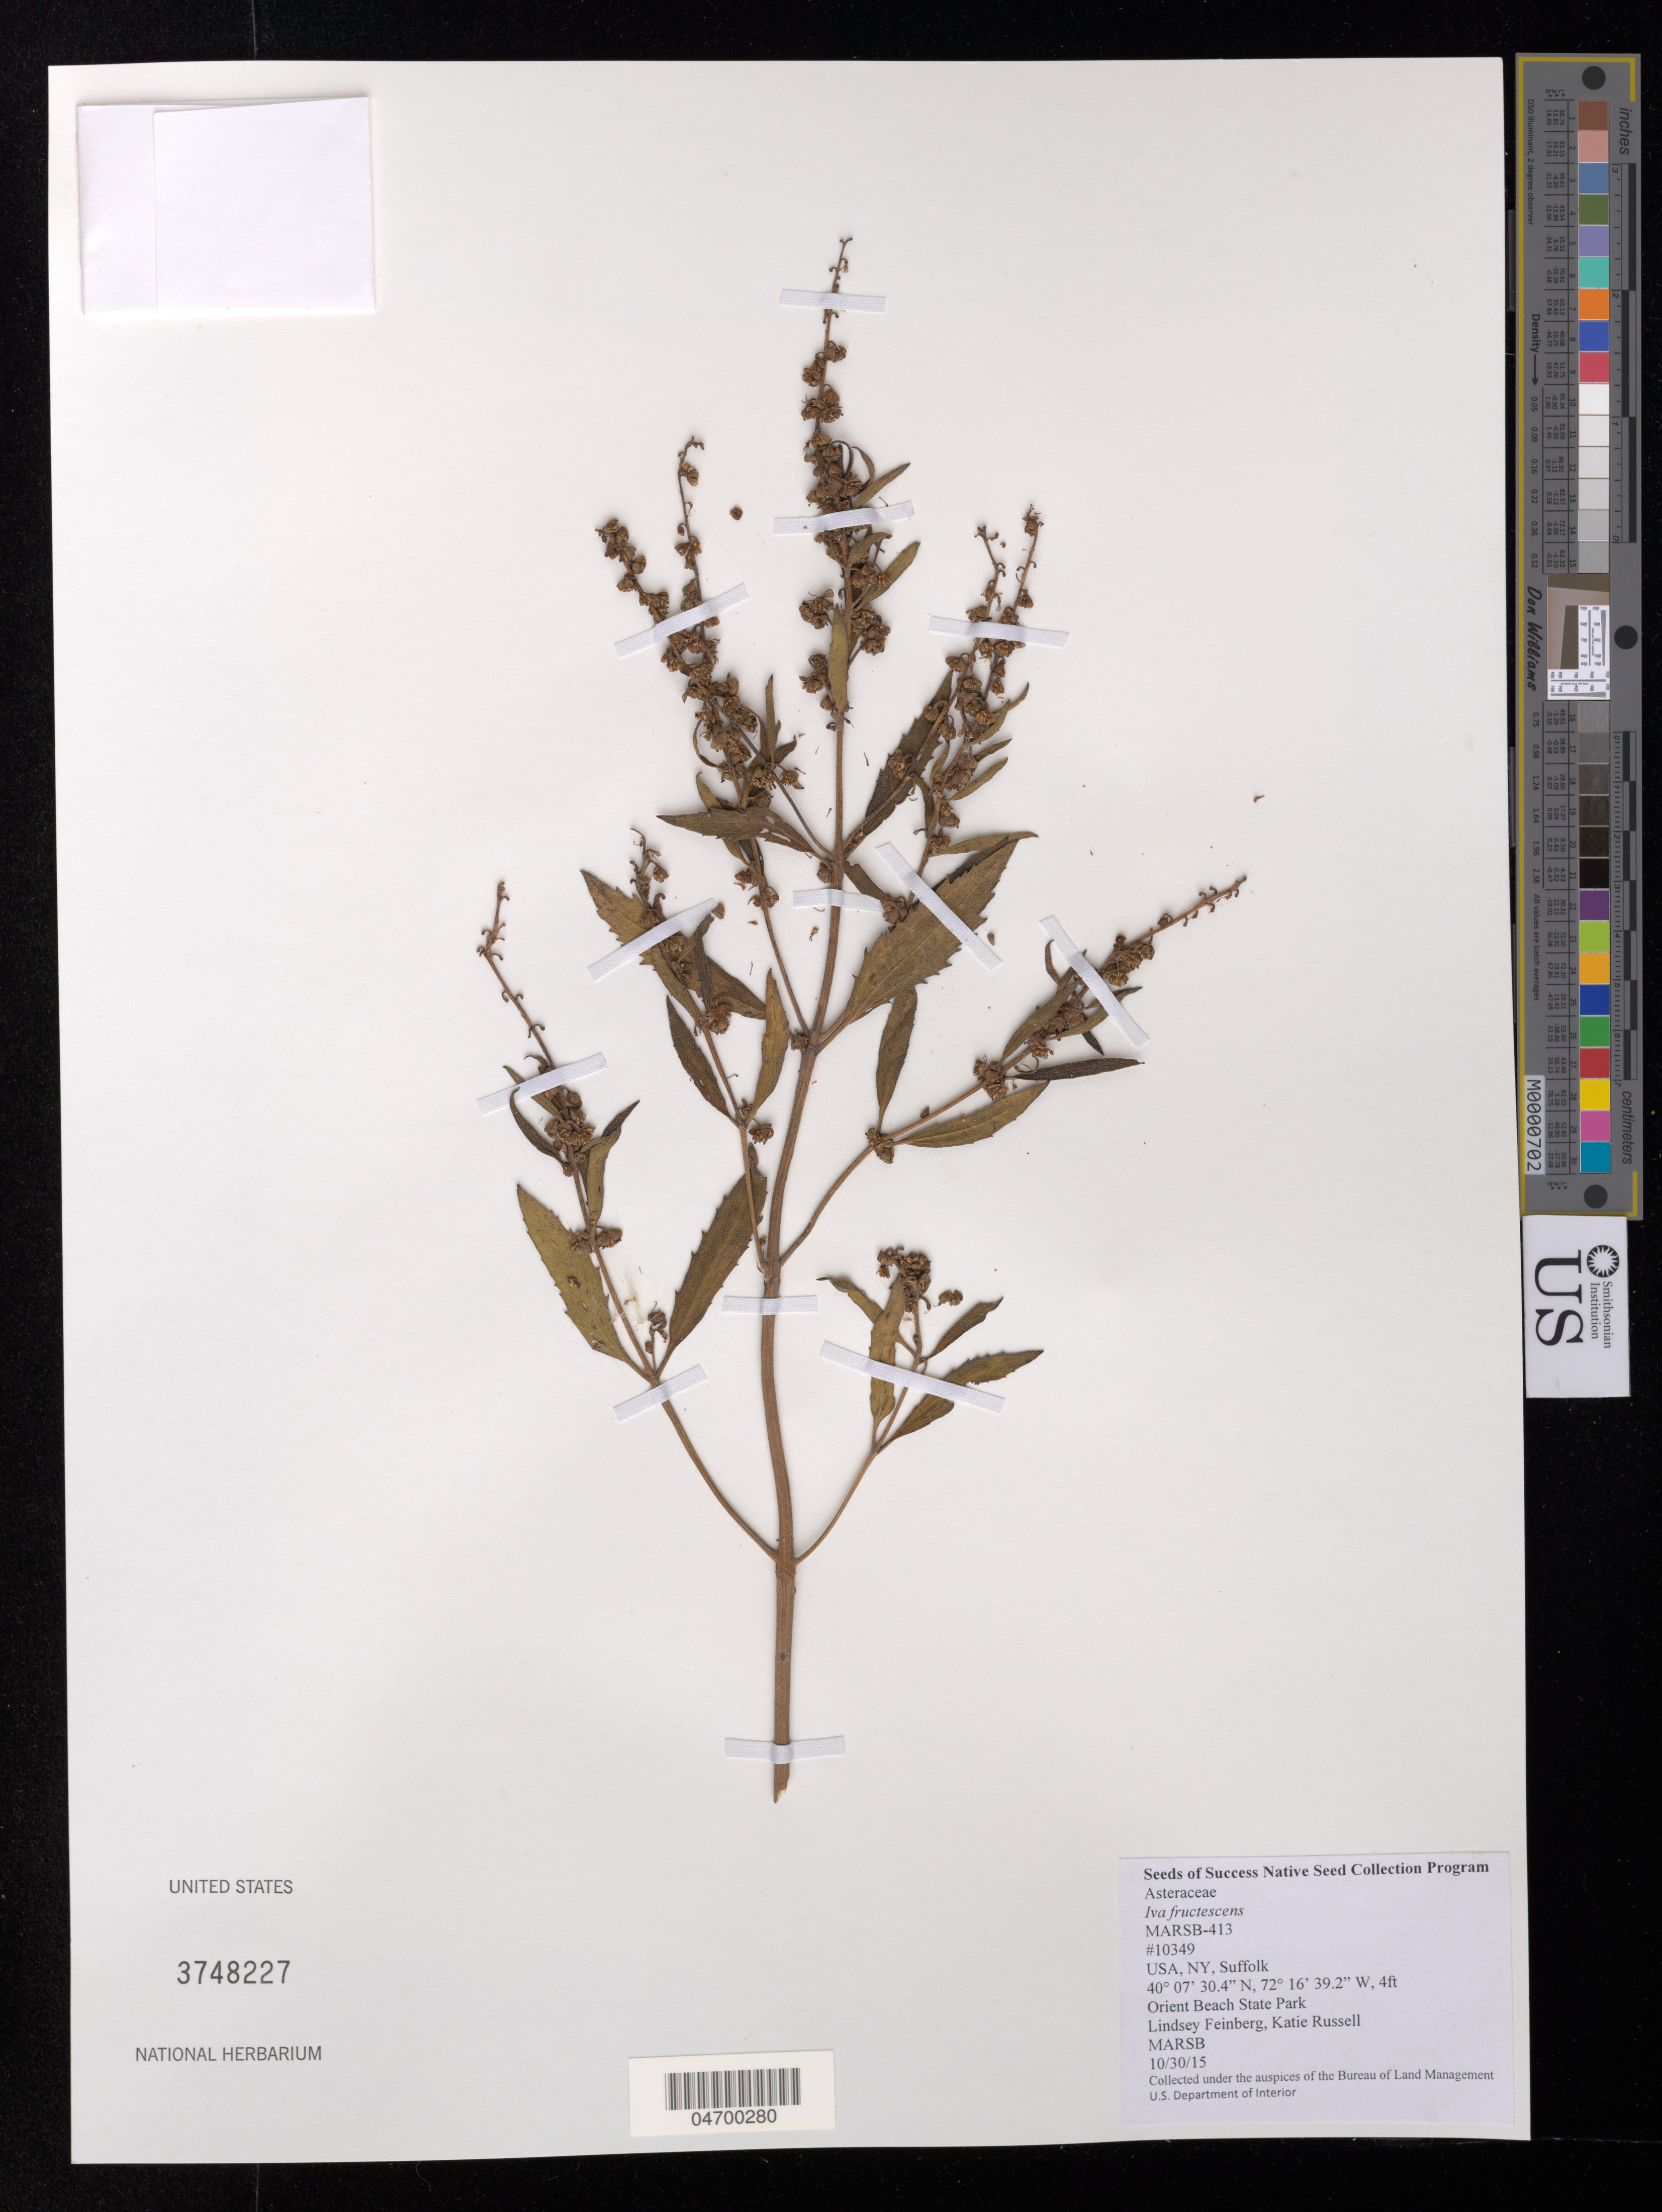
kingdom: Plantae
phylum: Tracheophyta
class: Magnoliopsida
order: Asterales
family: Asteraceae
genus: Iva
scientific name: Iva frutescens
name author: L.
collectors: L. Feinberg & K. Russell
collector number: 10349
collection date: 2015-10-30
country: United States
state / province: New York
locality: Suffolk. Orient Beach State Park.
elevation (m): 1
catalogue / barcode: US 3748227